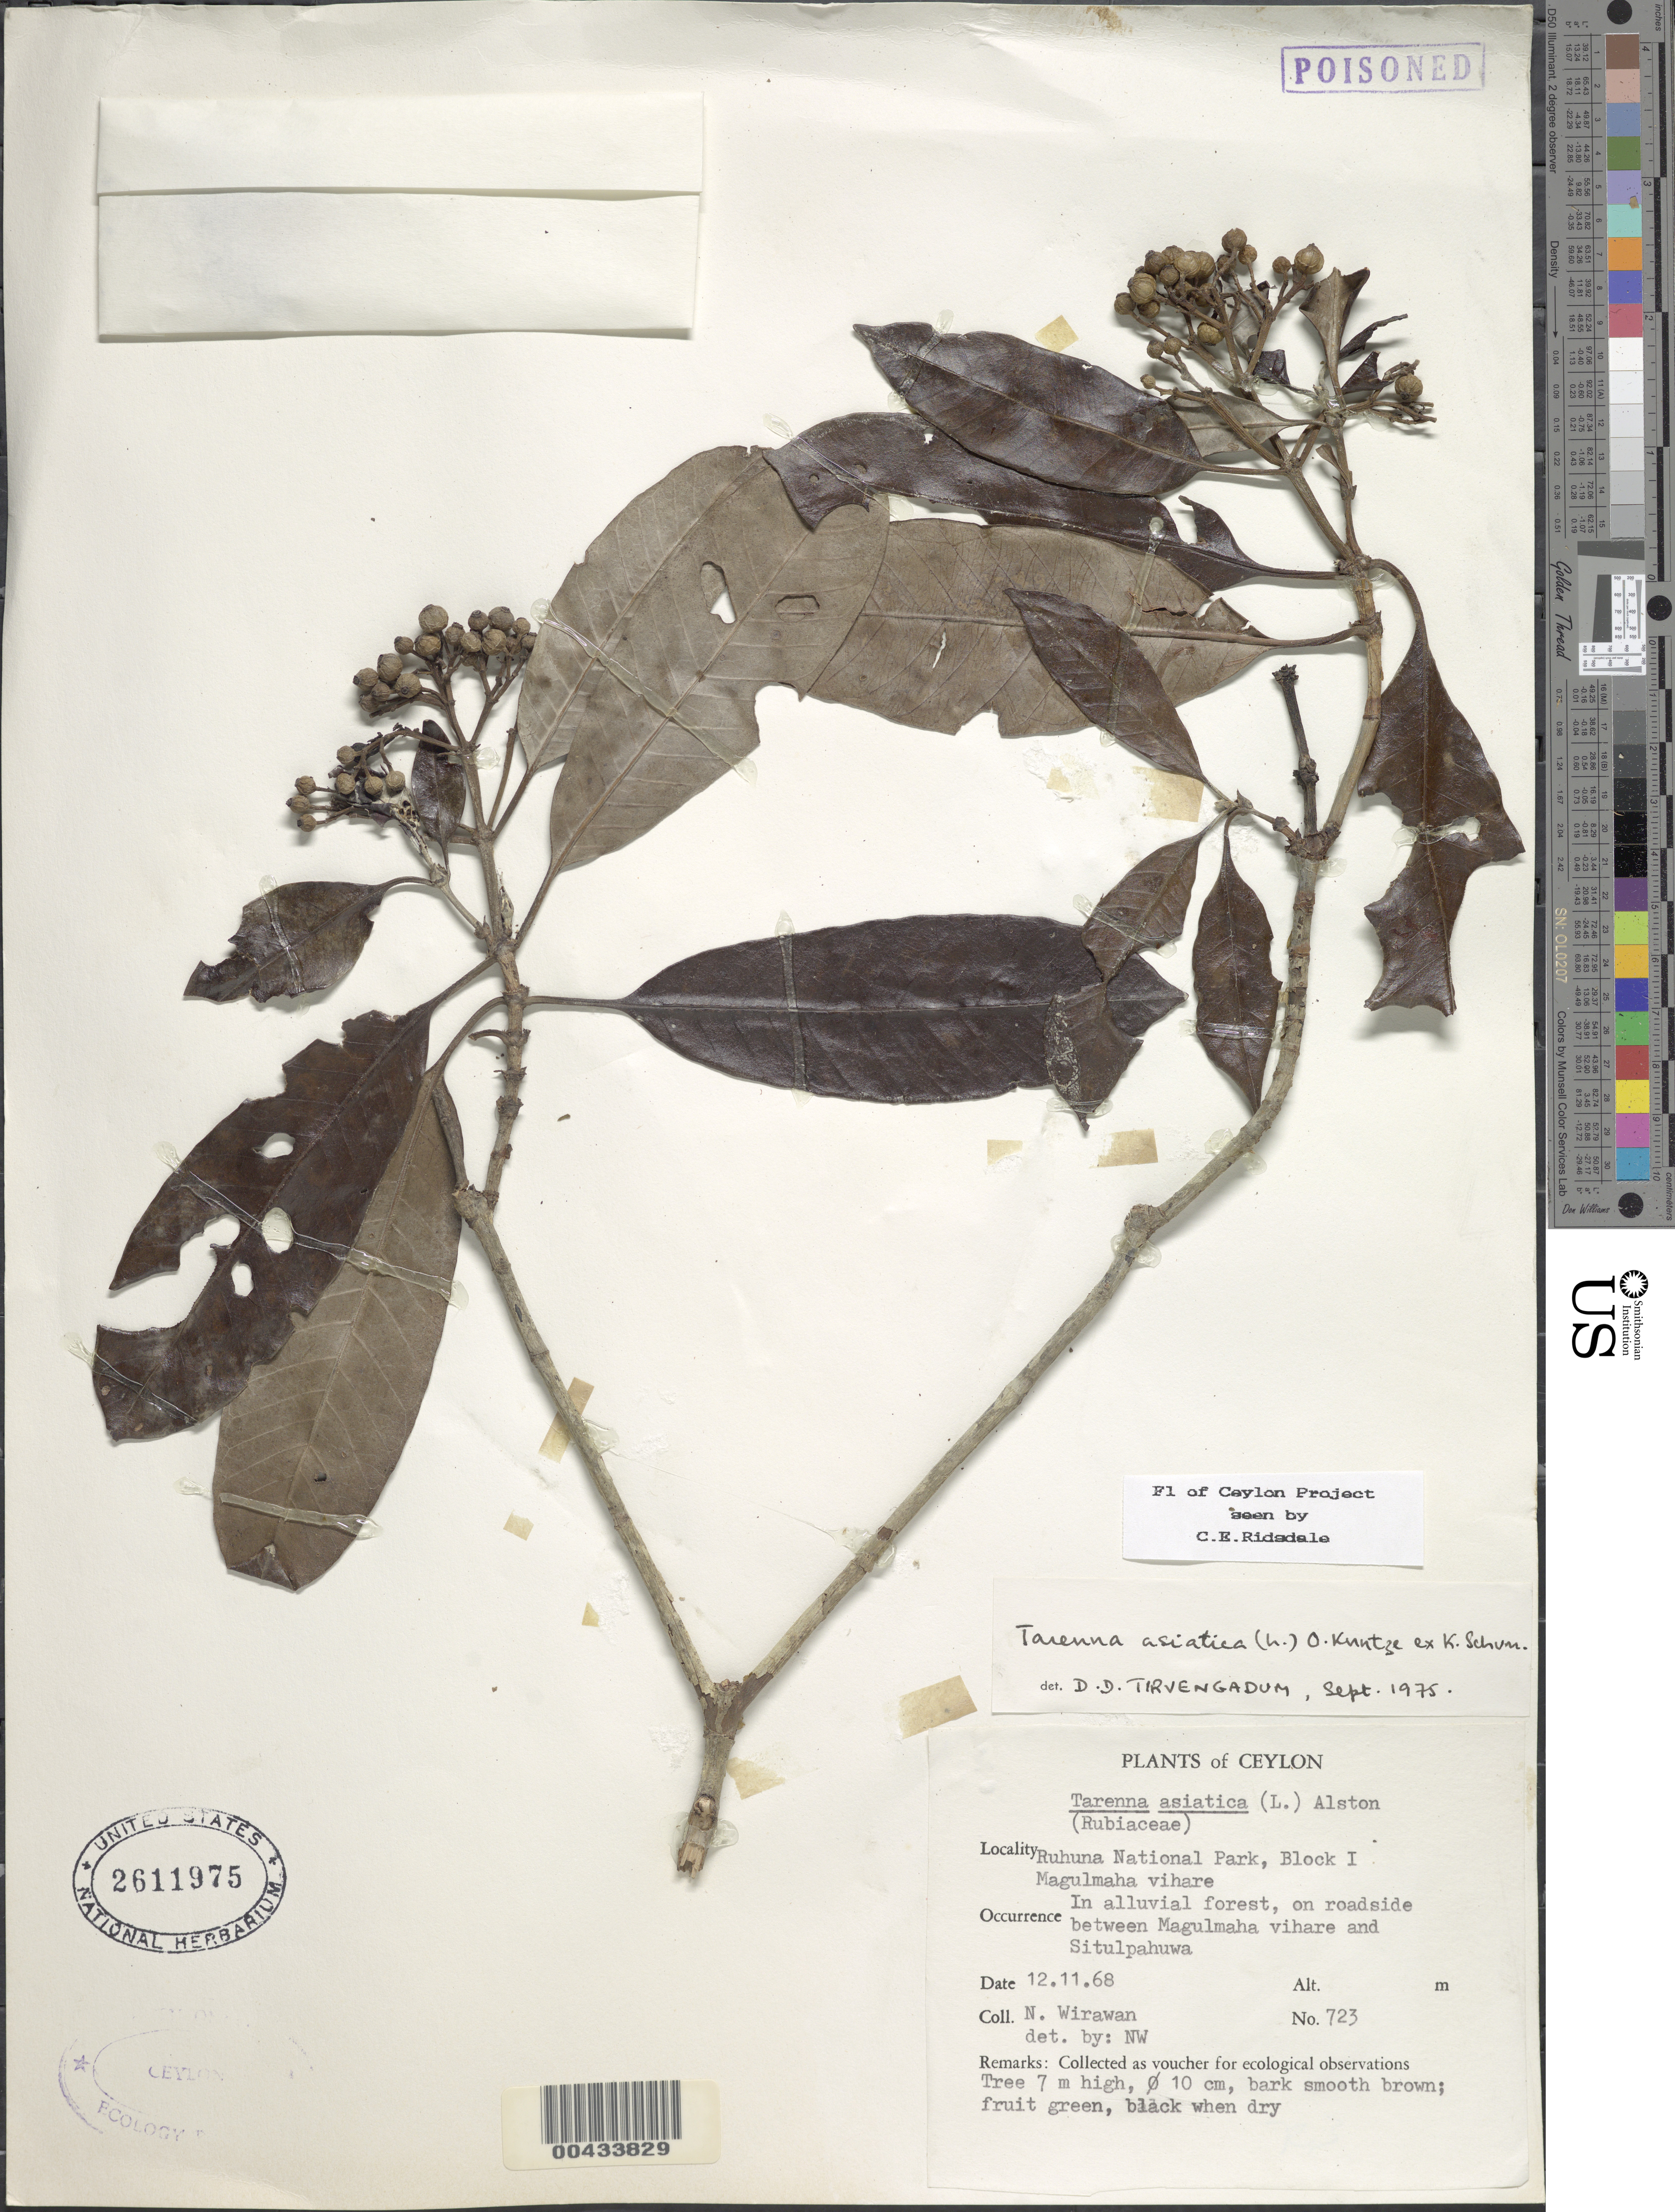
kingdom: Plantae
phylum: Tracheophyta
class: Magnoliopsida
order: Gentianales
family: Rubiaceae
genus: Tarenna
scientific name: Tarenna asiatica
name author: (L.) Kuntze ex K. Schum.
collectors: N. Wirawan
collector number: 723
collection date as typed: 12 Nov 1968 or 11 Dec 1968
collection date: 1968-11-12 or 1968-12-11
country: Sri Lanka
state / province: Southern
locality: Ruhuna Natl Park, Block I, Magulmaha Vilhare, rdside between Magulmaha vilare and Situlpahuwa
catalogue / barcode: US 2611975